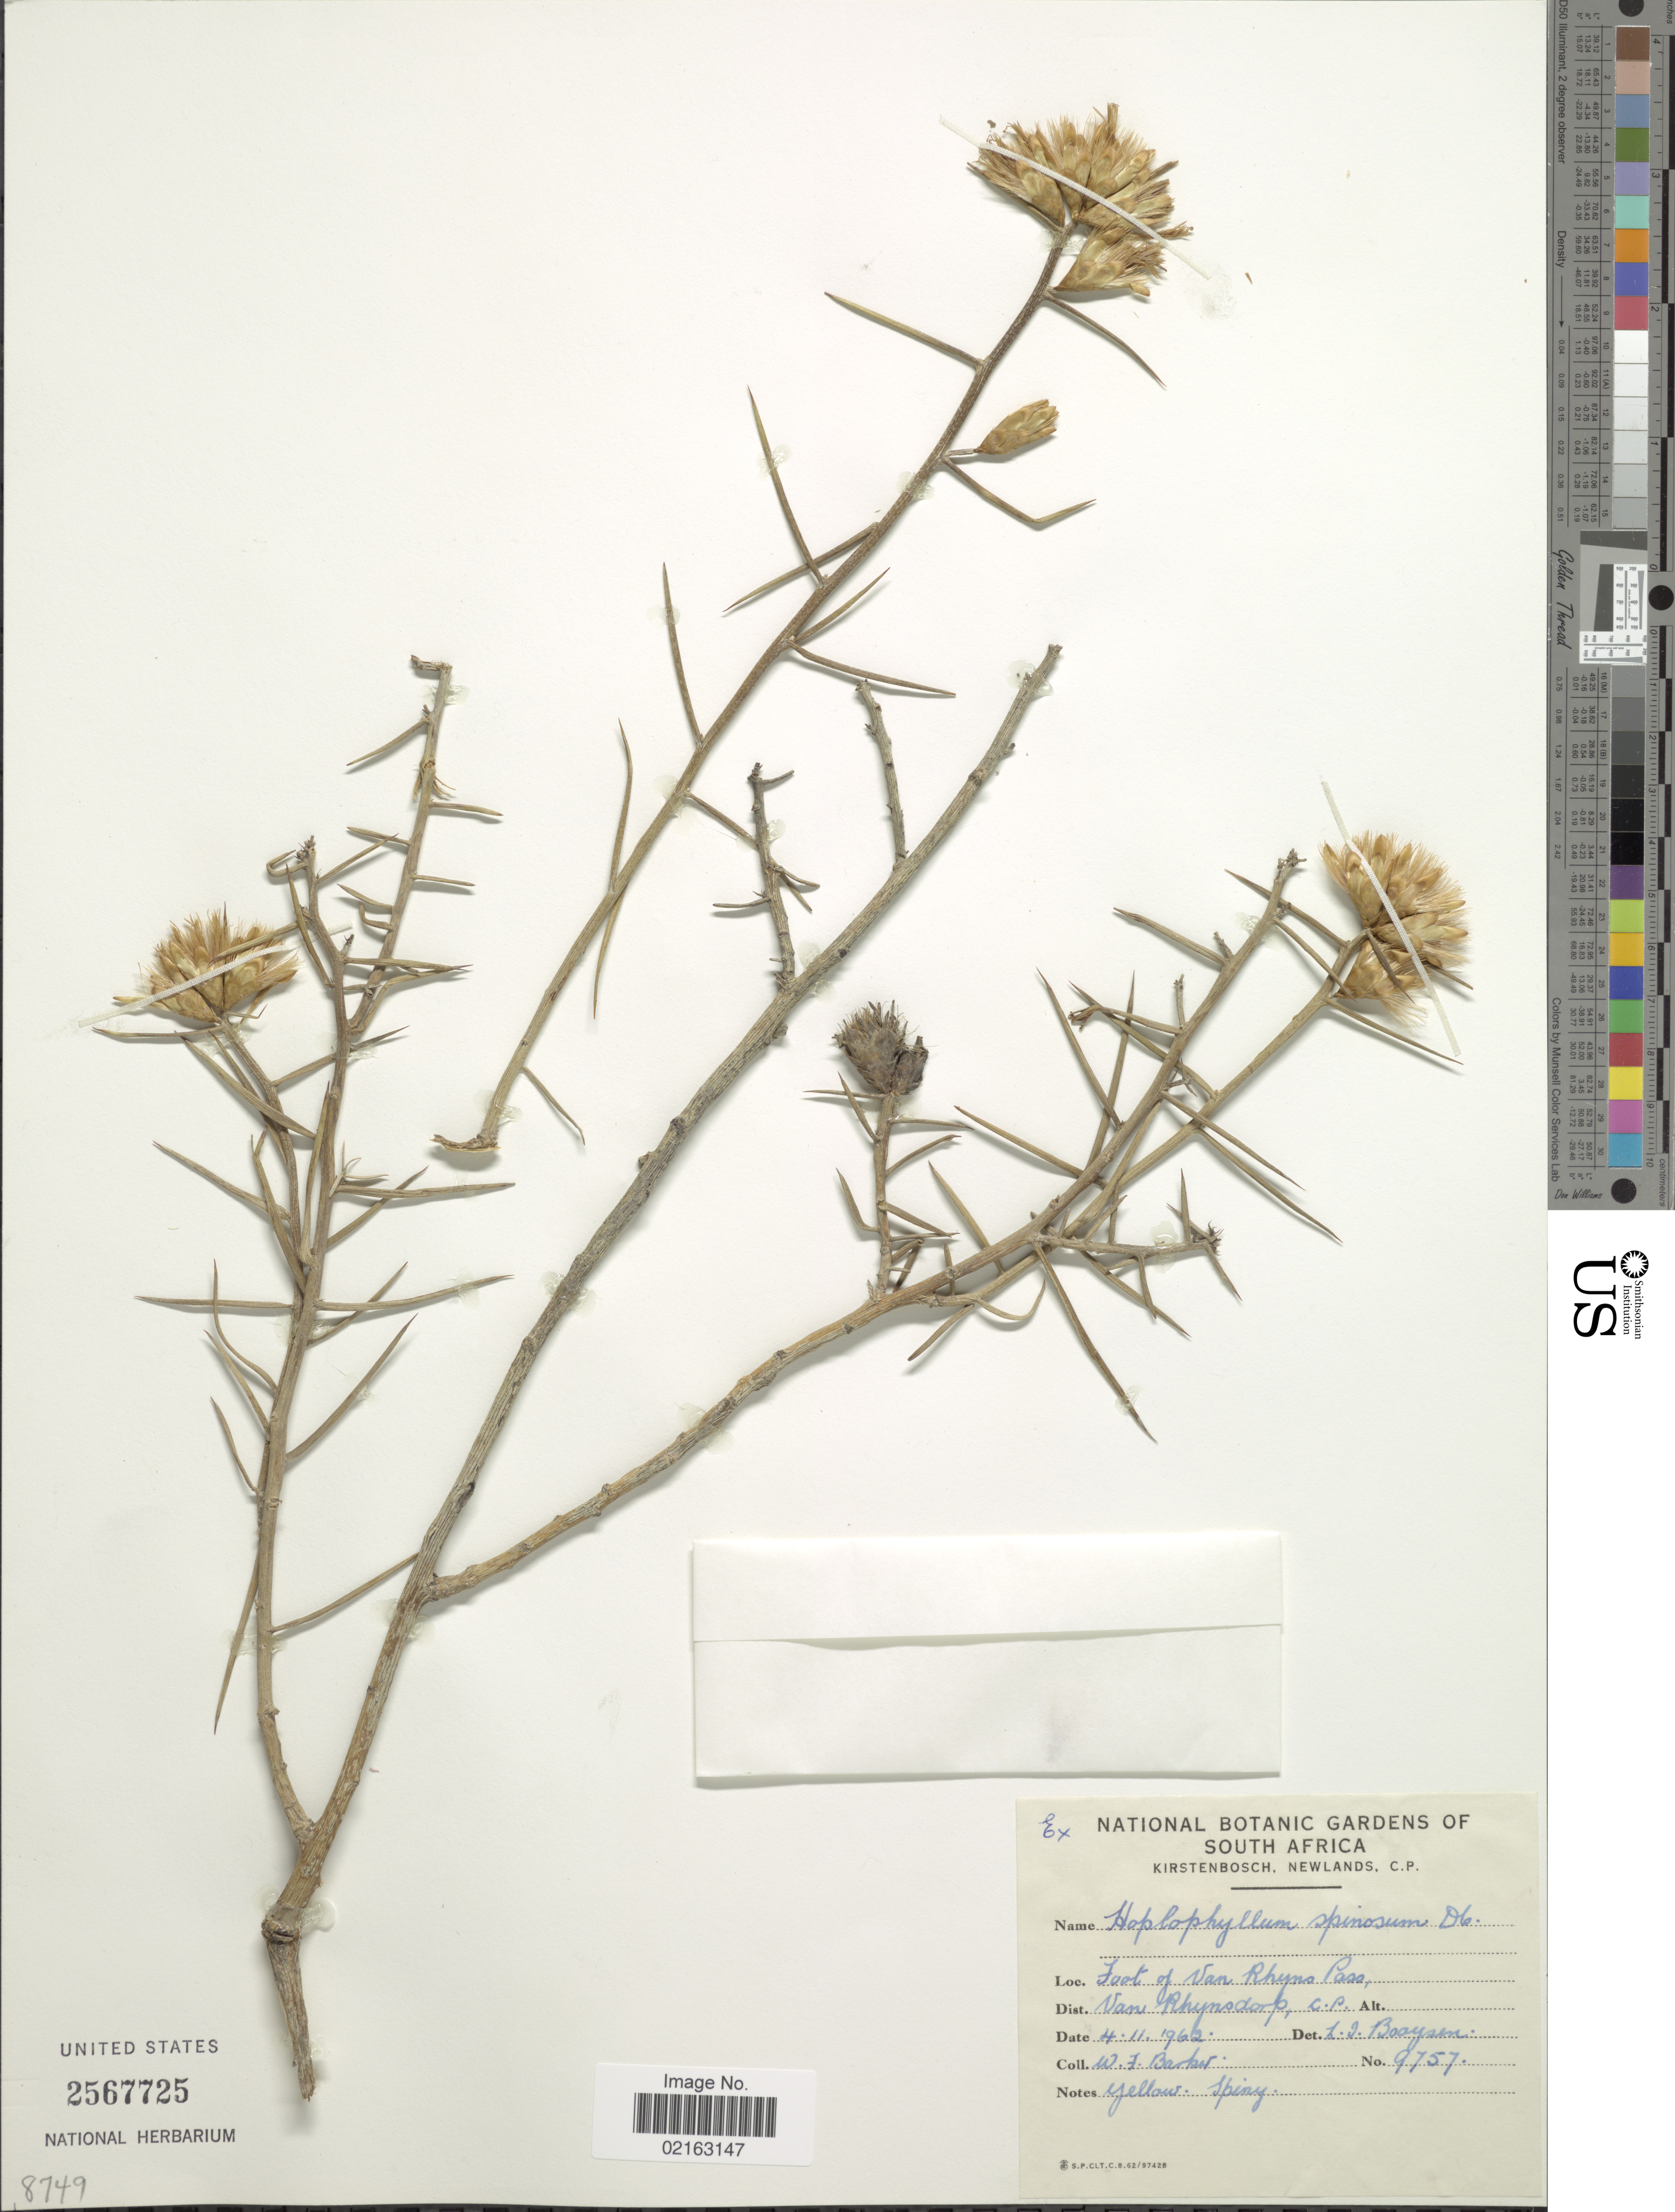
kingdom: Plantae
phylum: Tracheophyta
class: Magnoliopsida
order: Asterales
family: Asteraceae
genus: Hoplophyllum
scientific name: Hoplophyllum spinosum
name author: DC.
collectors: W. F. Barker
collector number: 9757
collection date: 1962-11-04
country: South Africa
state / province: Western Cape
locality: Foot of Van Rhyns Pass. Dist. Van Rhynsdorp, C.P.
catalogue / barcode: US 2567725